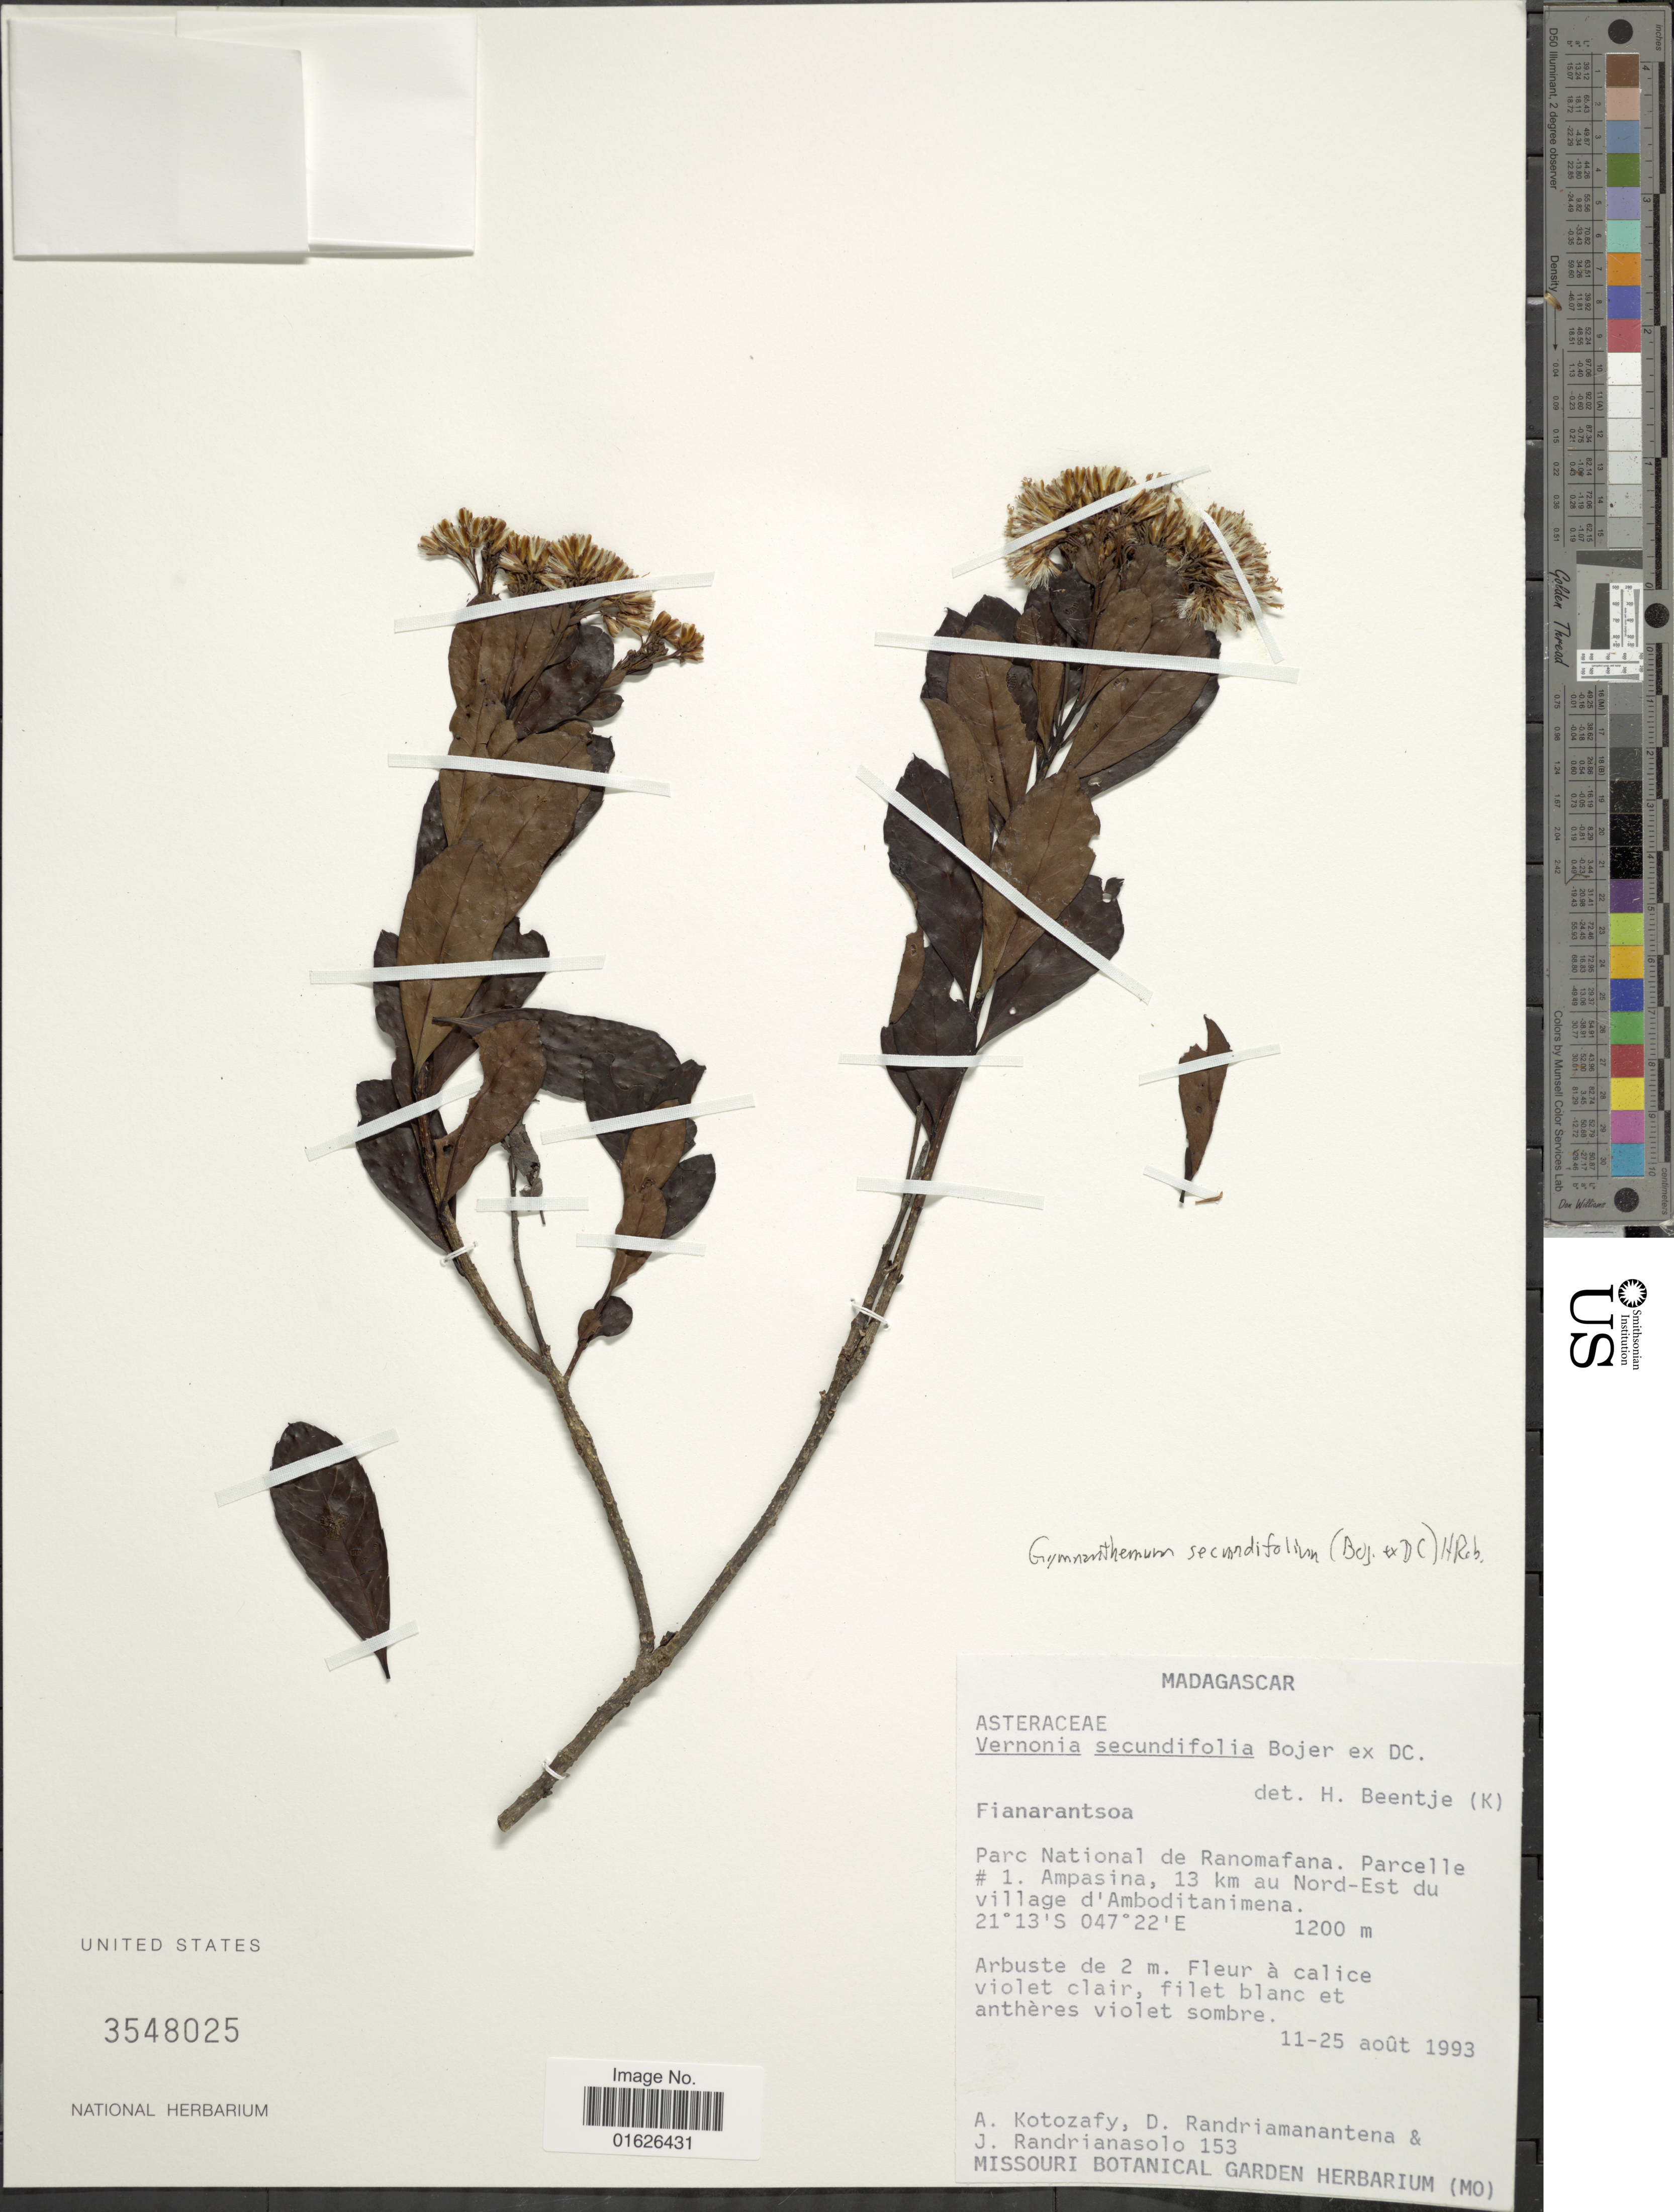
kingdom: Plantae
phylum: Tracheophyta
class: Magnoliopsida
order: Asterales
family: Asteraceae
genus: Gymnanthemum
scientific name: Gymnanthemum secundifolium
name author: (Bojer ex DC.) H. Rob.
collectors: A. Rakotozafy, D. Randriamanantena & J. Randrianasolo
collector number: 153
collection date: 1993-08-11/1993-08-25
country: Madagascar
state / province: Haute Matsiatra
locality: Parc National de Ranomafana, Parcelle #1, Ampasina, 13 km au Nord - Est du village d'Amboditanimena.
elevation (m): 1200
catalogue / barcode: US 3548025